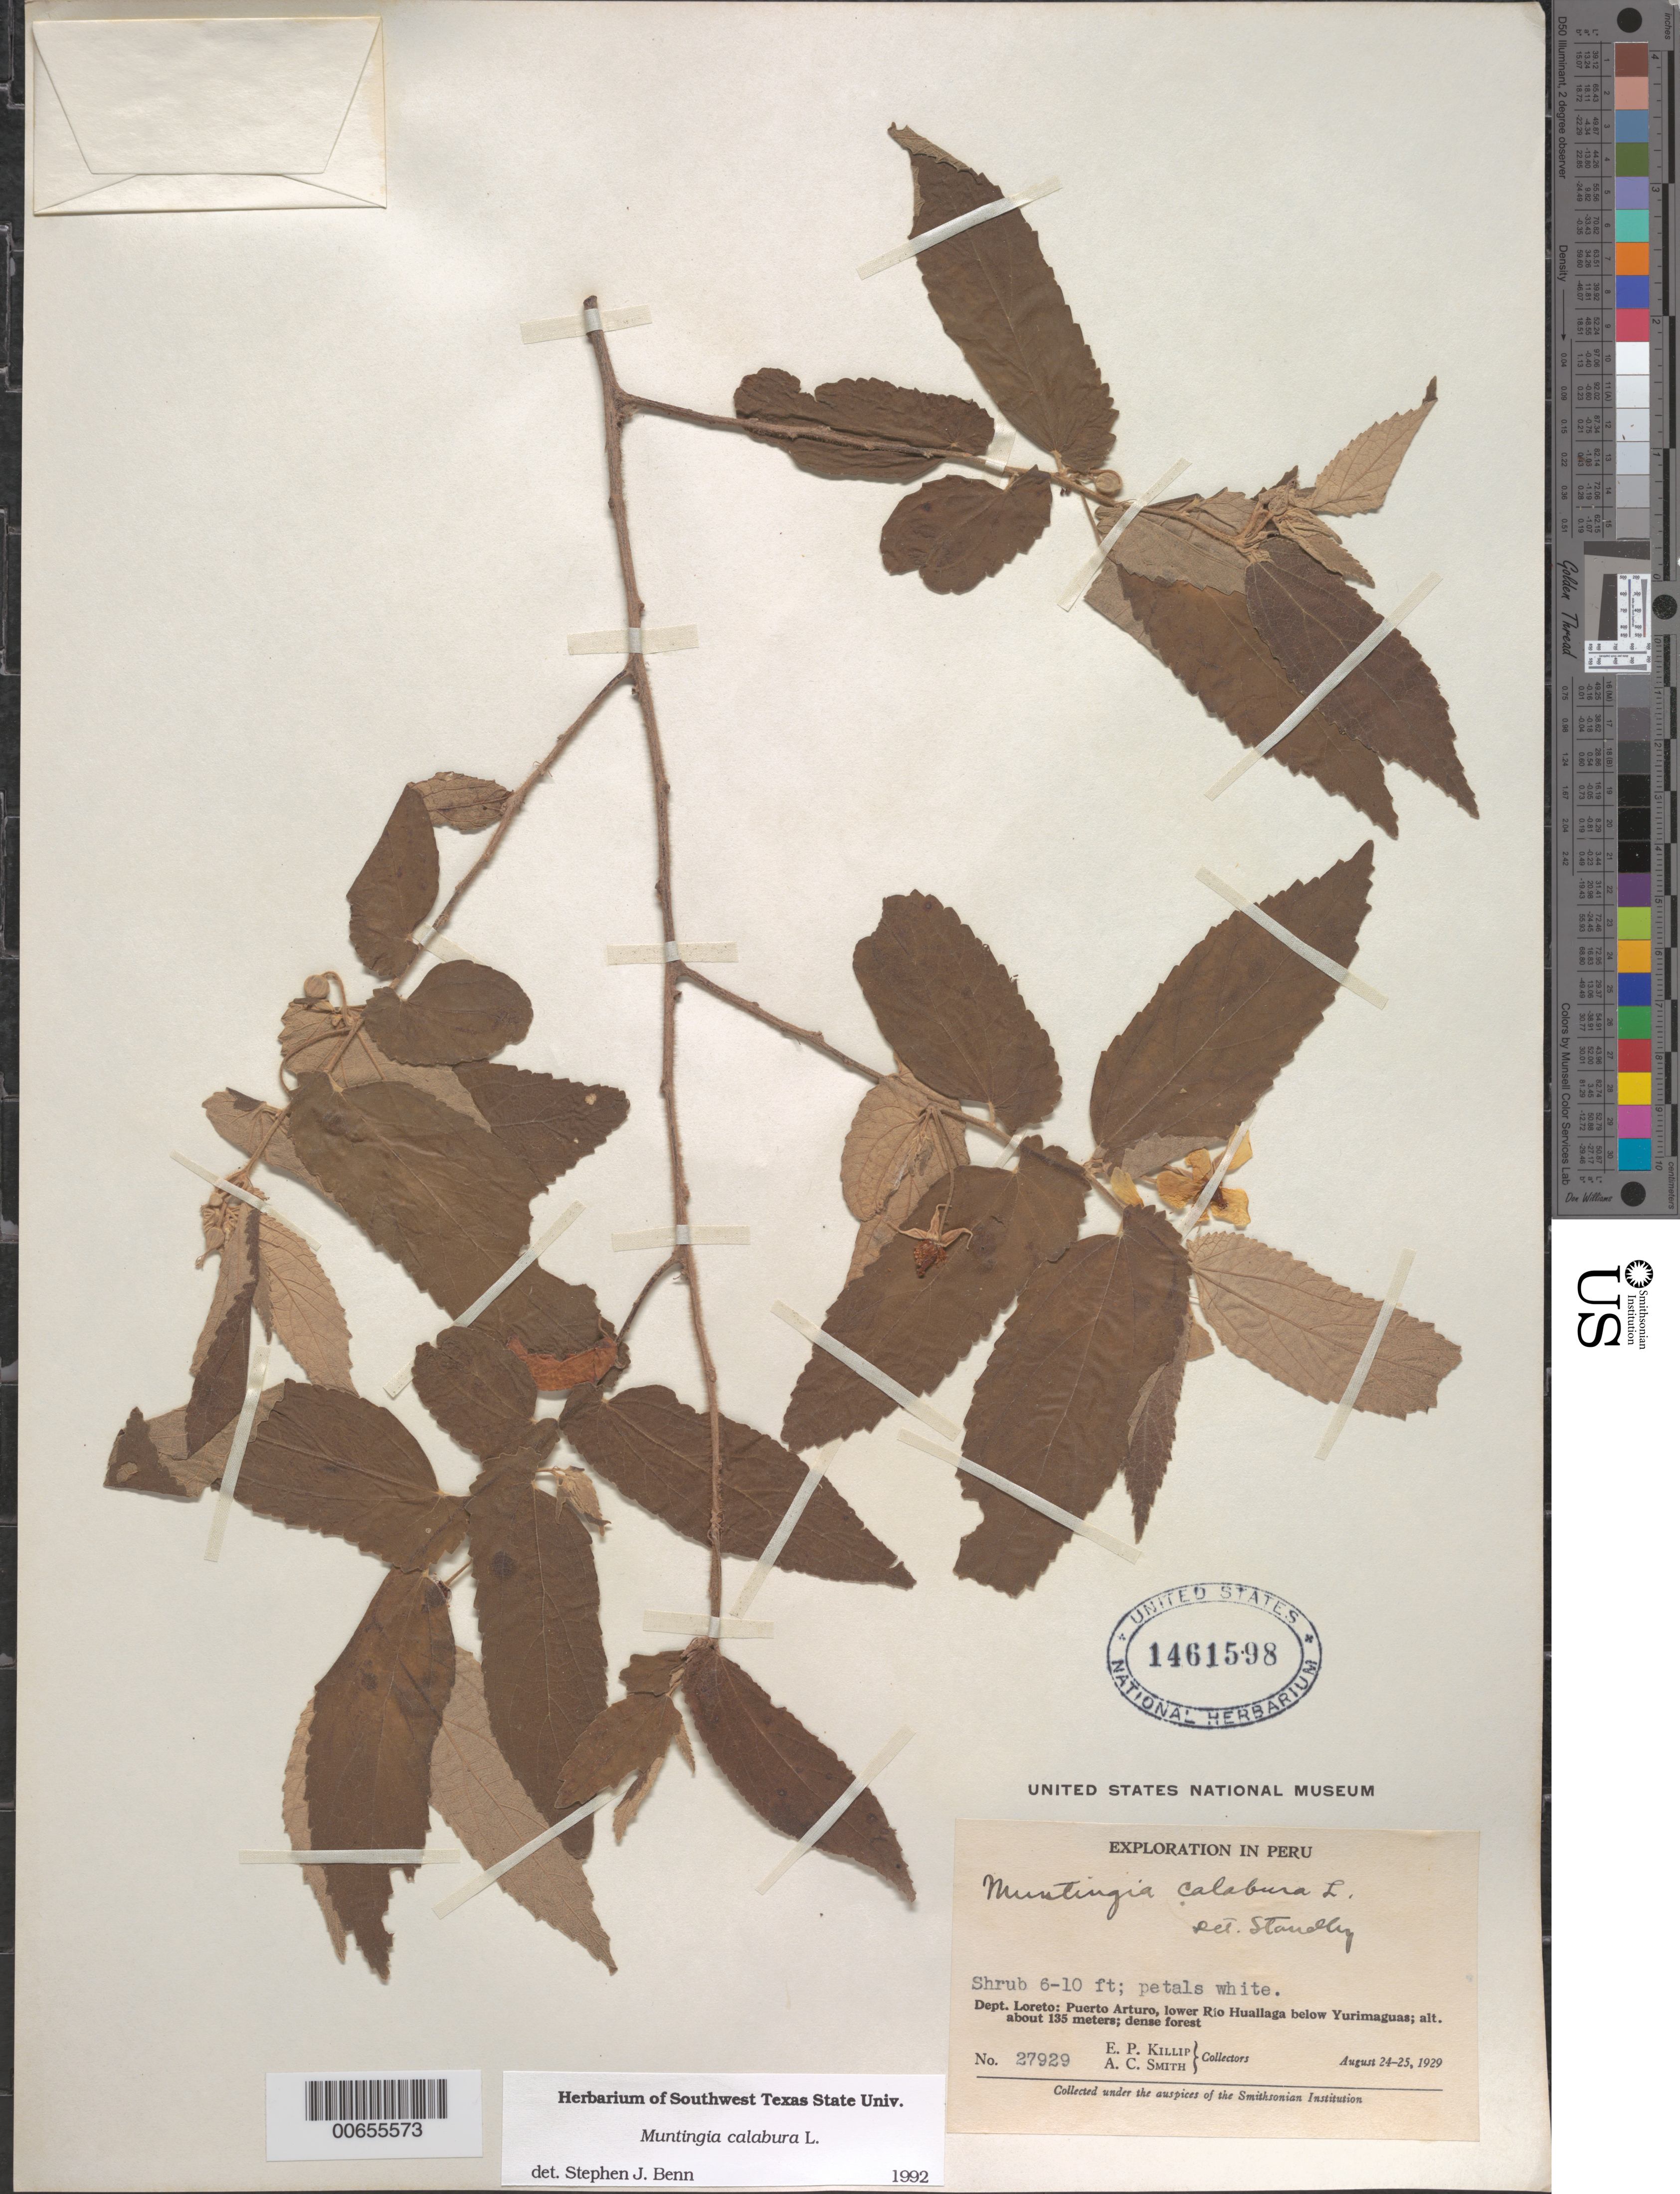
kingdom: Plantae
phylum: Tracheophyta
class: Magnoliopsida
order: Malvales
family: Muntingiaceae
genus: Muntingia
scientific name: Muntingia calabura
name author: L.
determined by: Benn, S. J.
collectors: E. P. Killip & A. C. Smith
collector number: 27929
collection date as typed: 24 Aug 1929 to 25 Aug 1929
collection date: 1929-08-24/1929-08-25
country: Peru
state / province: Loreto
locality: Puerto Arturo, lower Rio Huallaga below Yurimaguas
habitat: Dense forest.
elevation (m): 135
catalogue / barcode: US 1461598